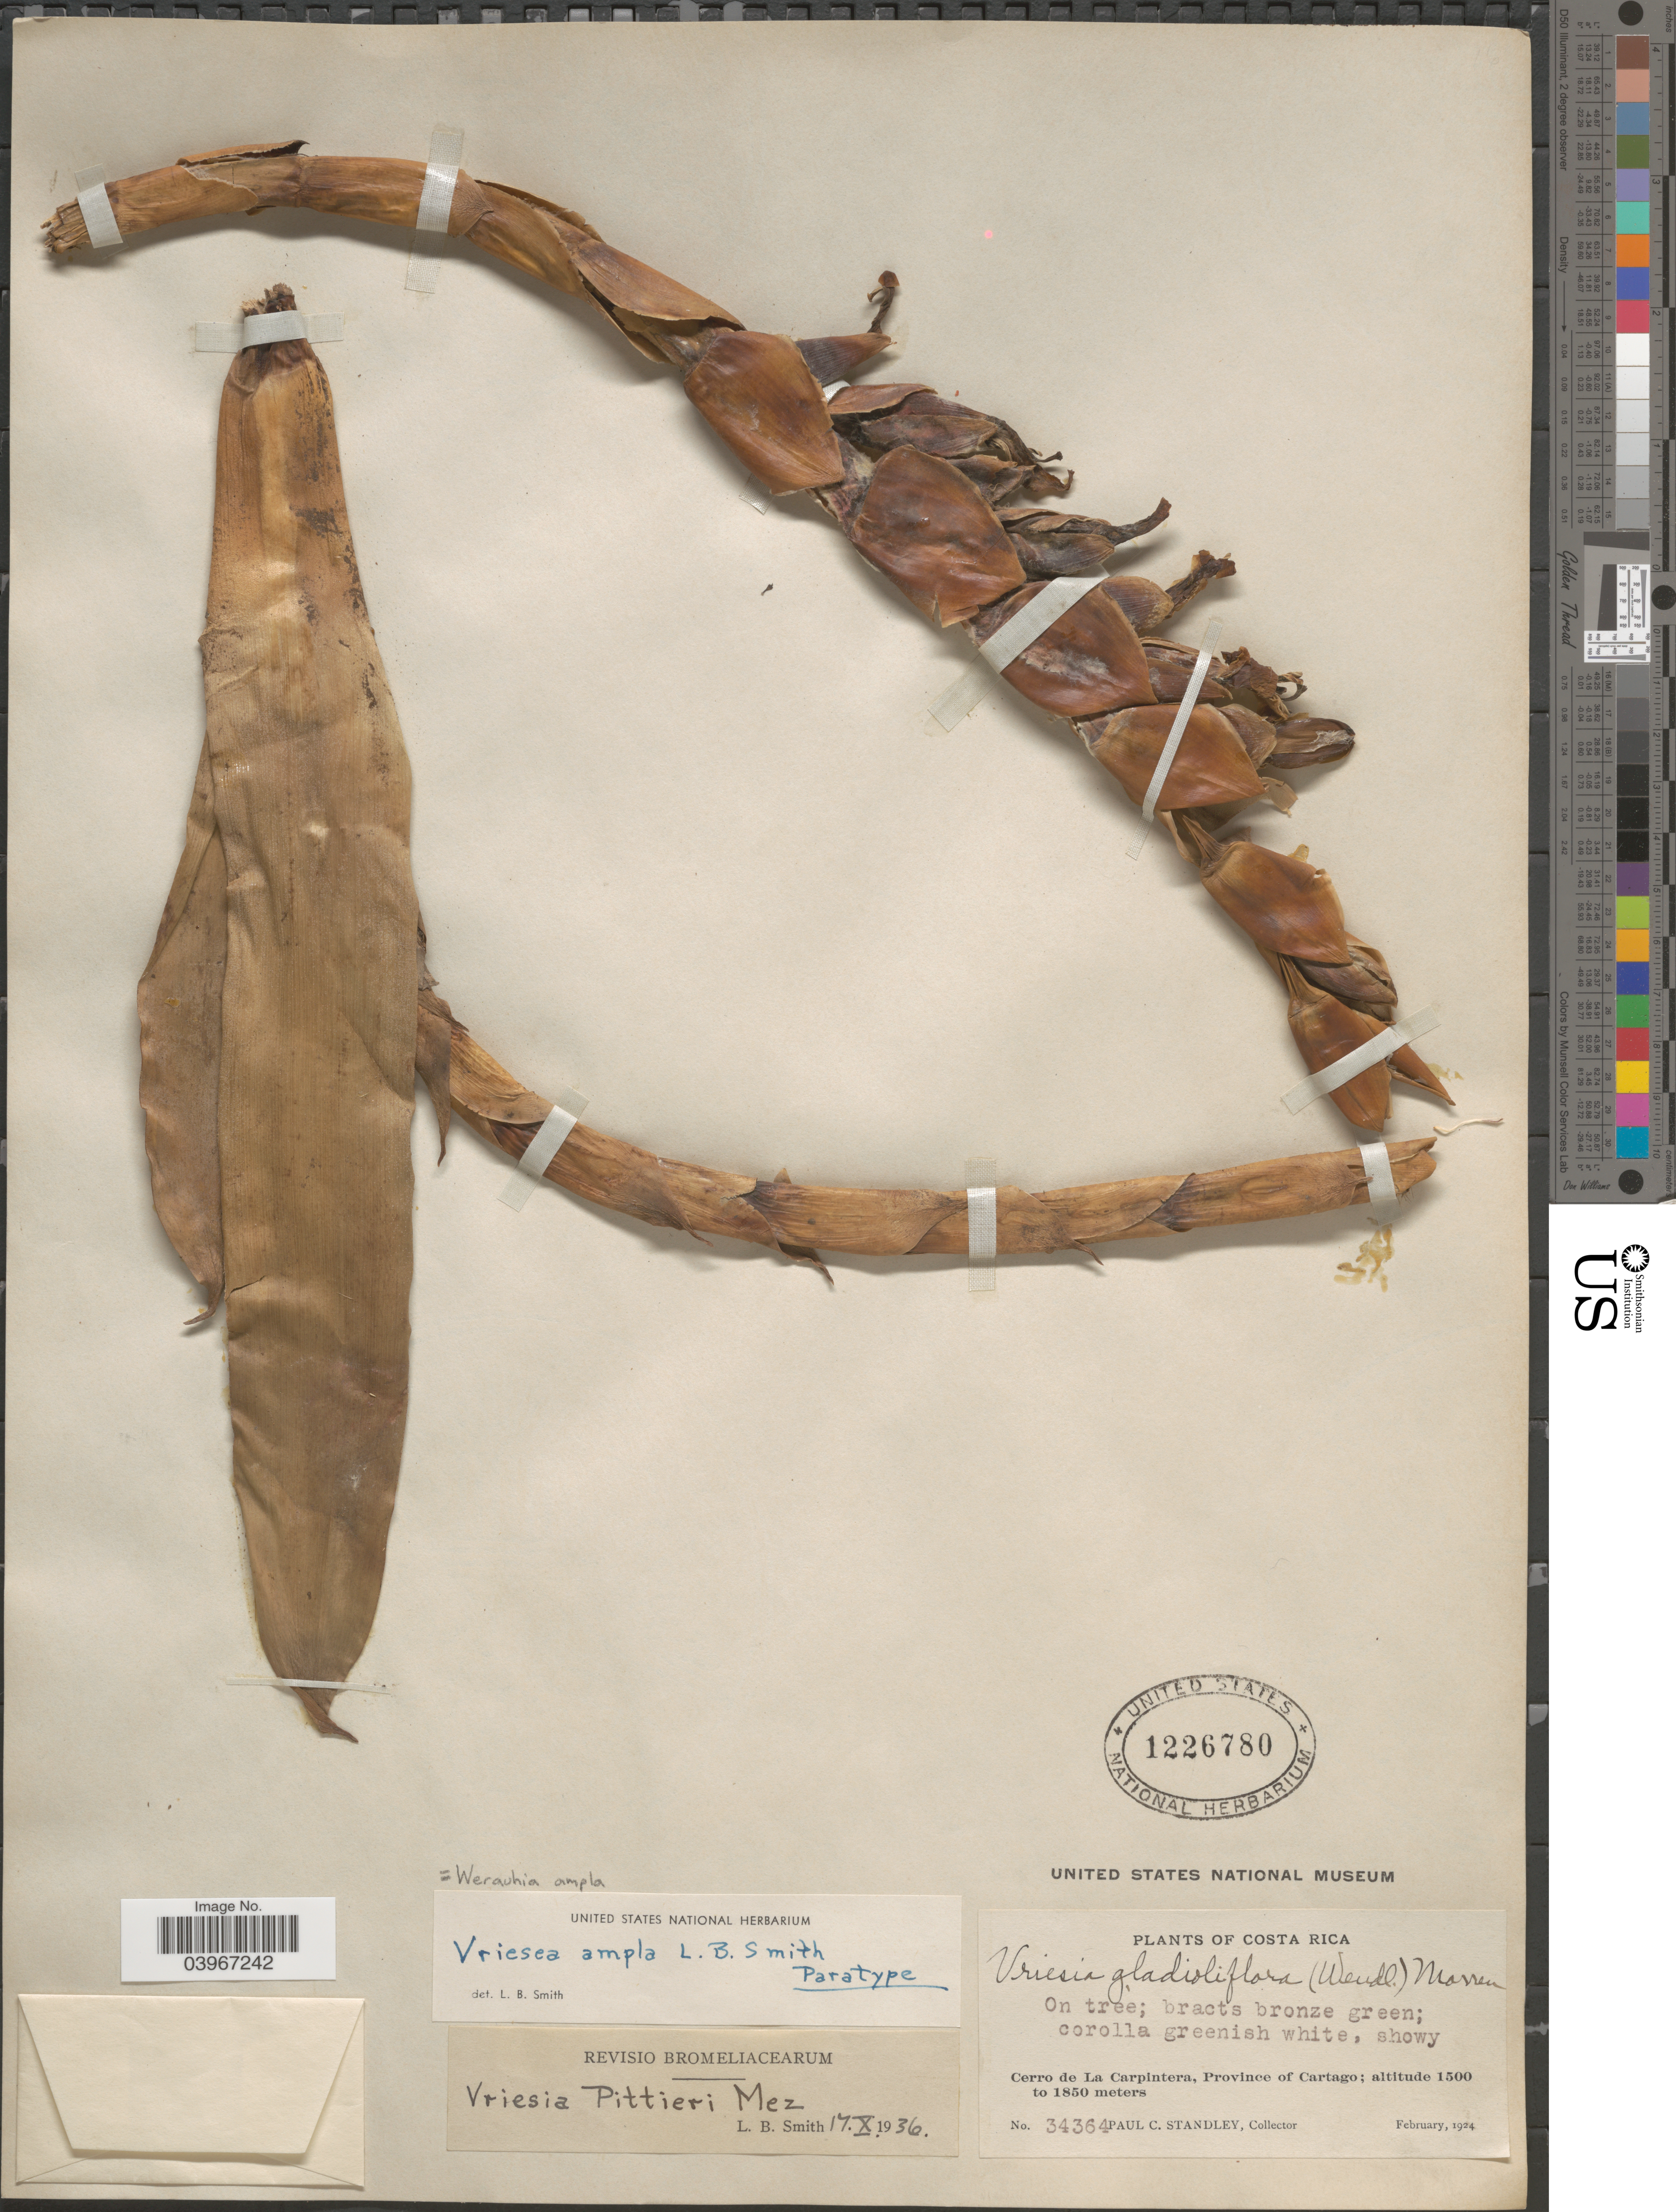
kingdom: Plantae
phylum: Tracheophyta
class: Liliopsida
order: Poales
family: Bromeliaceae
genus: Werauhia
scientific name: Werauhia ampla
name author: (L.B. Sm.) J.R. Grant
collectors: P. C. Standley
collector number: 34364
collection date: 1924-02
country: Costa Rica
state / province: Cartago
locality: Cerro de La Carpintera.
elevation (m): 1500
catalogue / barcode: US 1226780